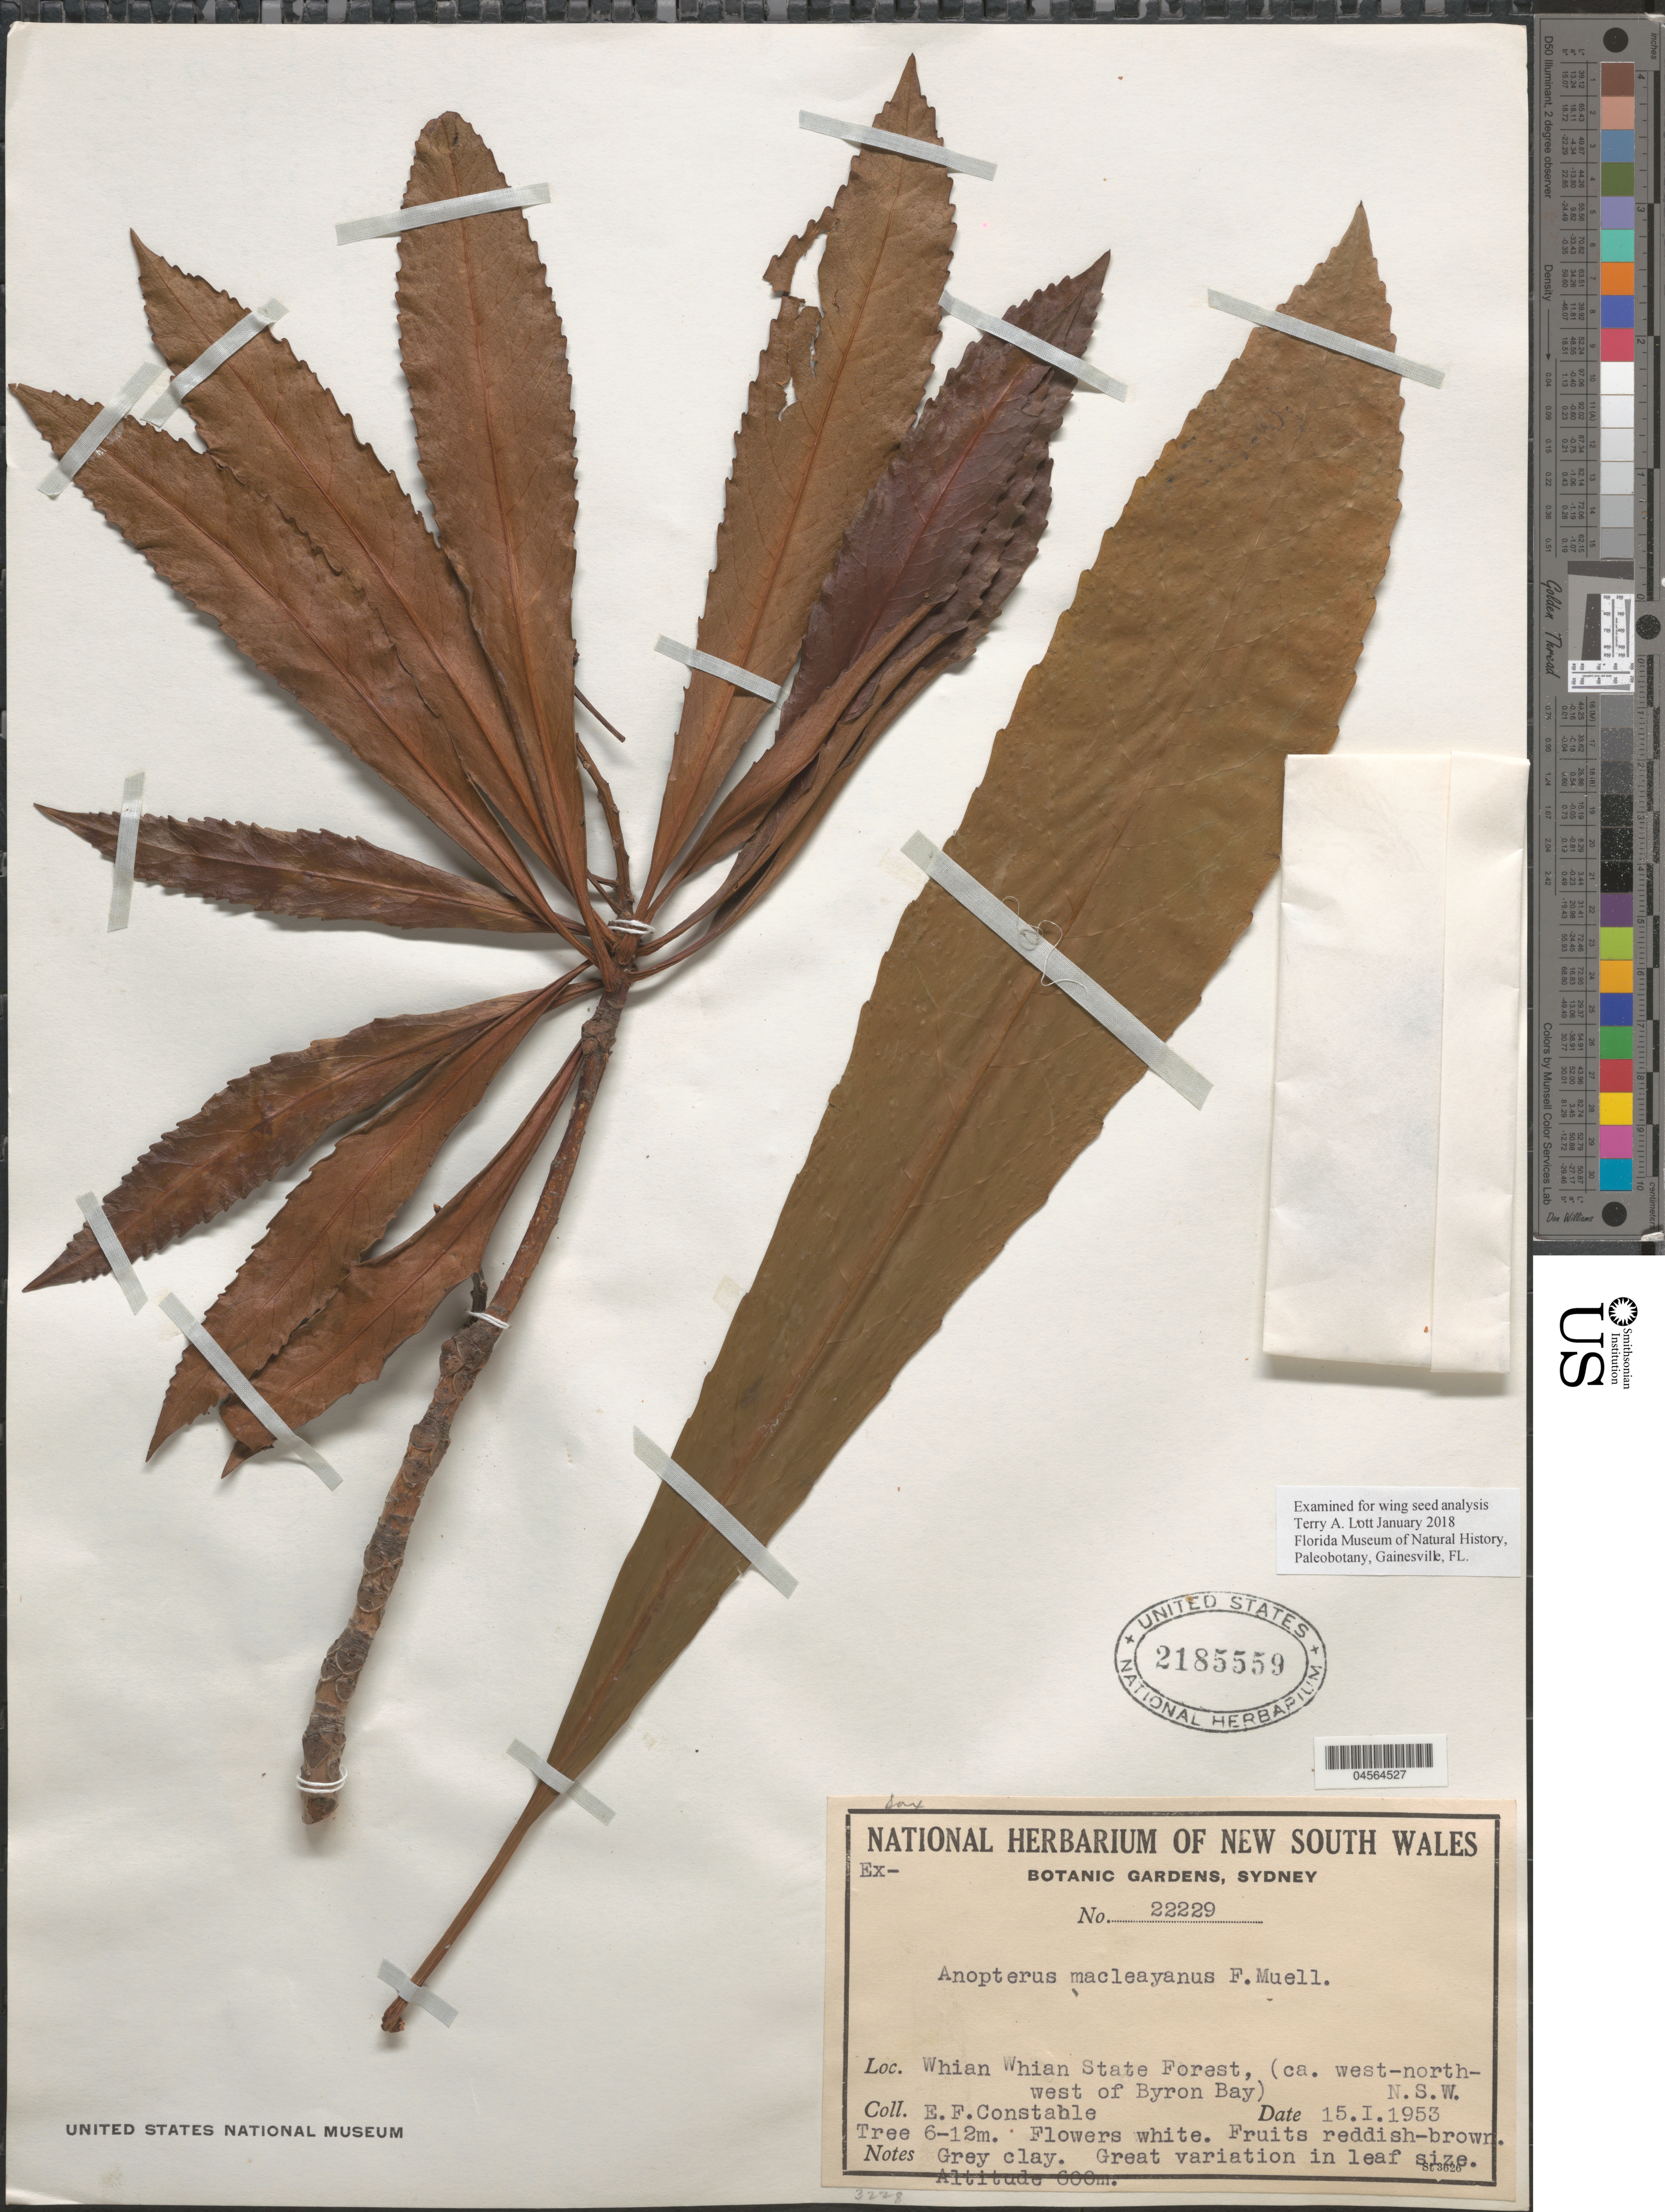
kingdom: Plantae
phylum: Tracheophyta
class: Magnoliopsida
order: Escalloniales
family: Escalloniaceae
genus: Anopterus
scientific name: Anopterus macleayanus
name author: F. Muell.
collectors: E. F. Constable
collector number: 22229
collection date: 1953-01-15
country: Australia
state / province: New South Wales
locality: Whian Whian State Forest, (ca. west-north-west of Byron Bay).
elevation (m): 600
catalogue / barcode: US 2185559